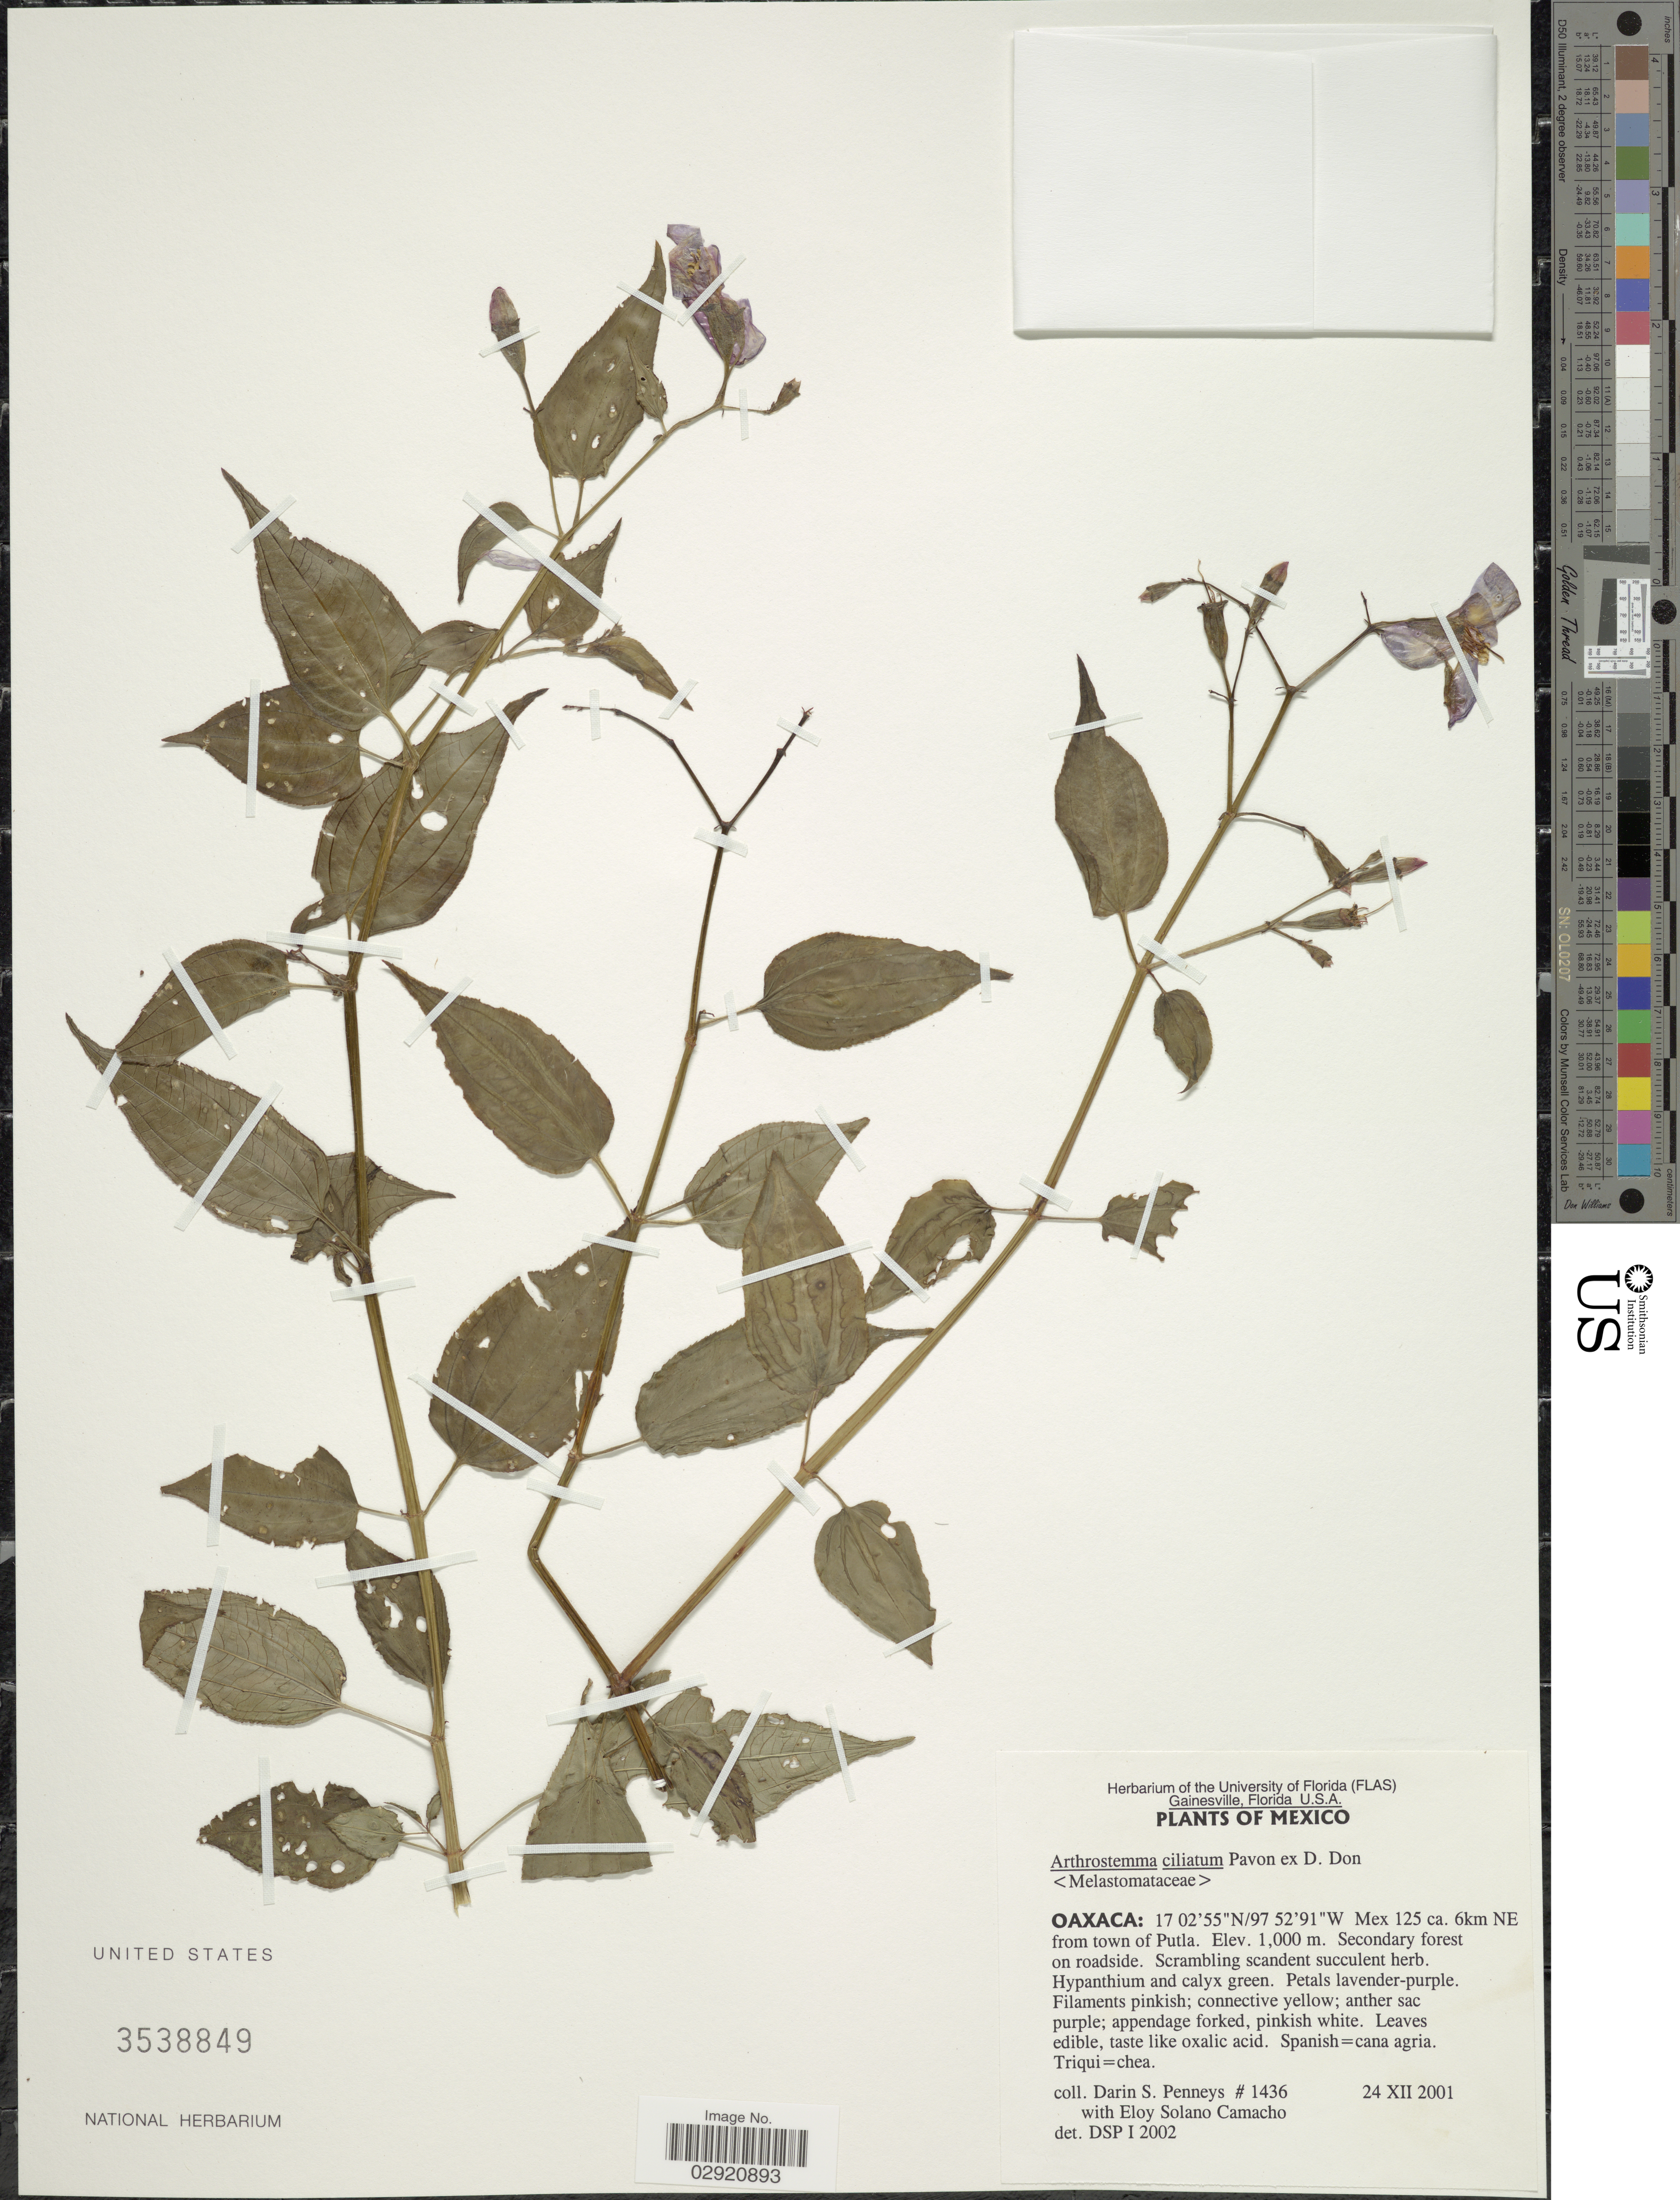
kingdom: Plantae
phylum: Tracheophyta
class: Magnoliopsida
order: Myrtales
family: Melastomataceae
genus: Arthrostemma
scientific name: Arthrostemma ciliatum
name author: Pav. ex D. Don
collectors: D. S. Penneys & E. Solano C.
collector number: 1436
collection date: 2001-12-24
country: Mexico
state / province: Oaxaca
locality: Mex 125 ca. 6 km NE from town of Putla.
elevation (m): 1000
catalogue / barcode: US 3538849